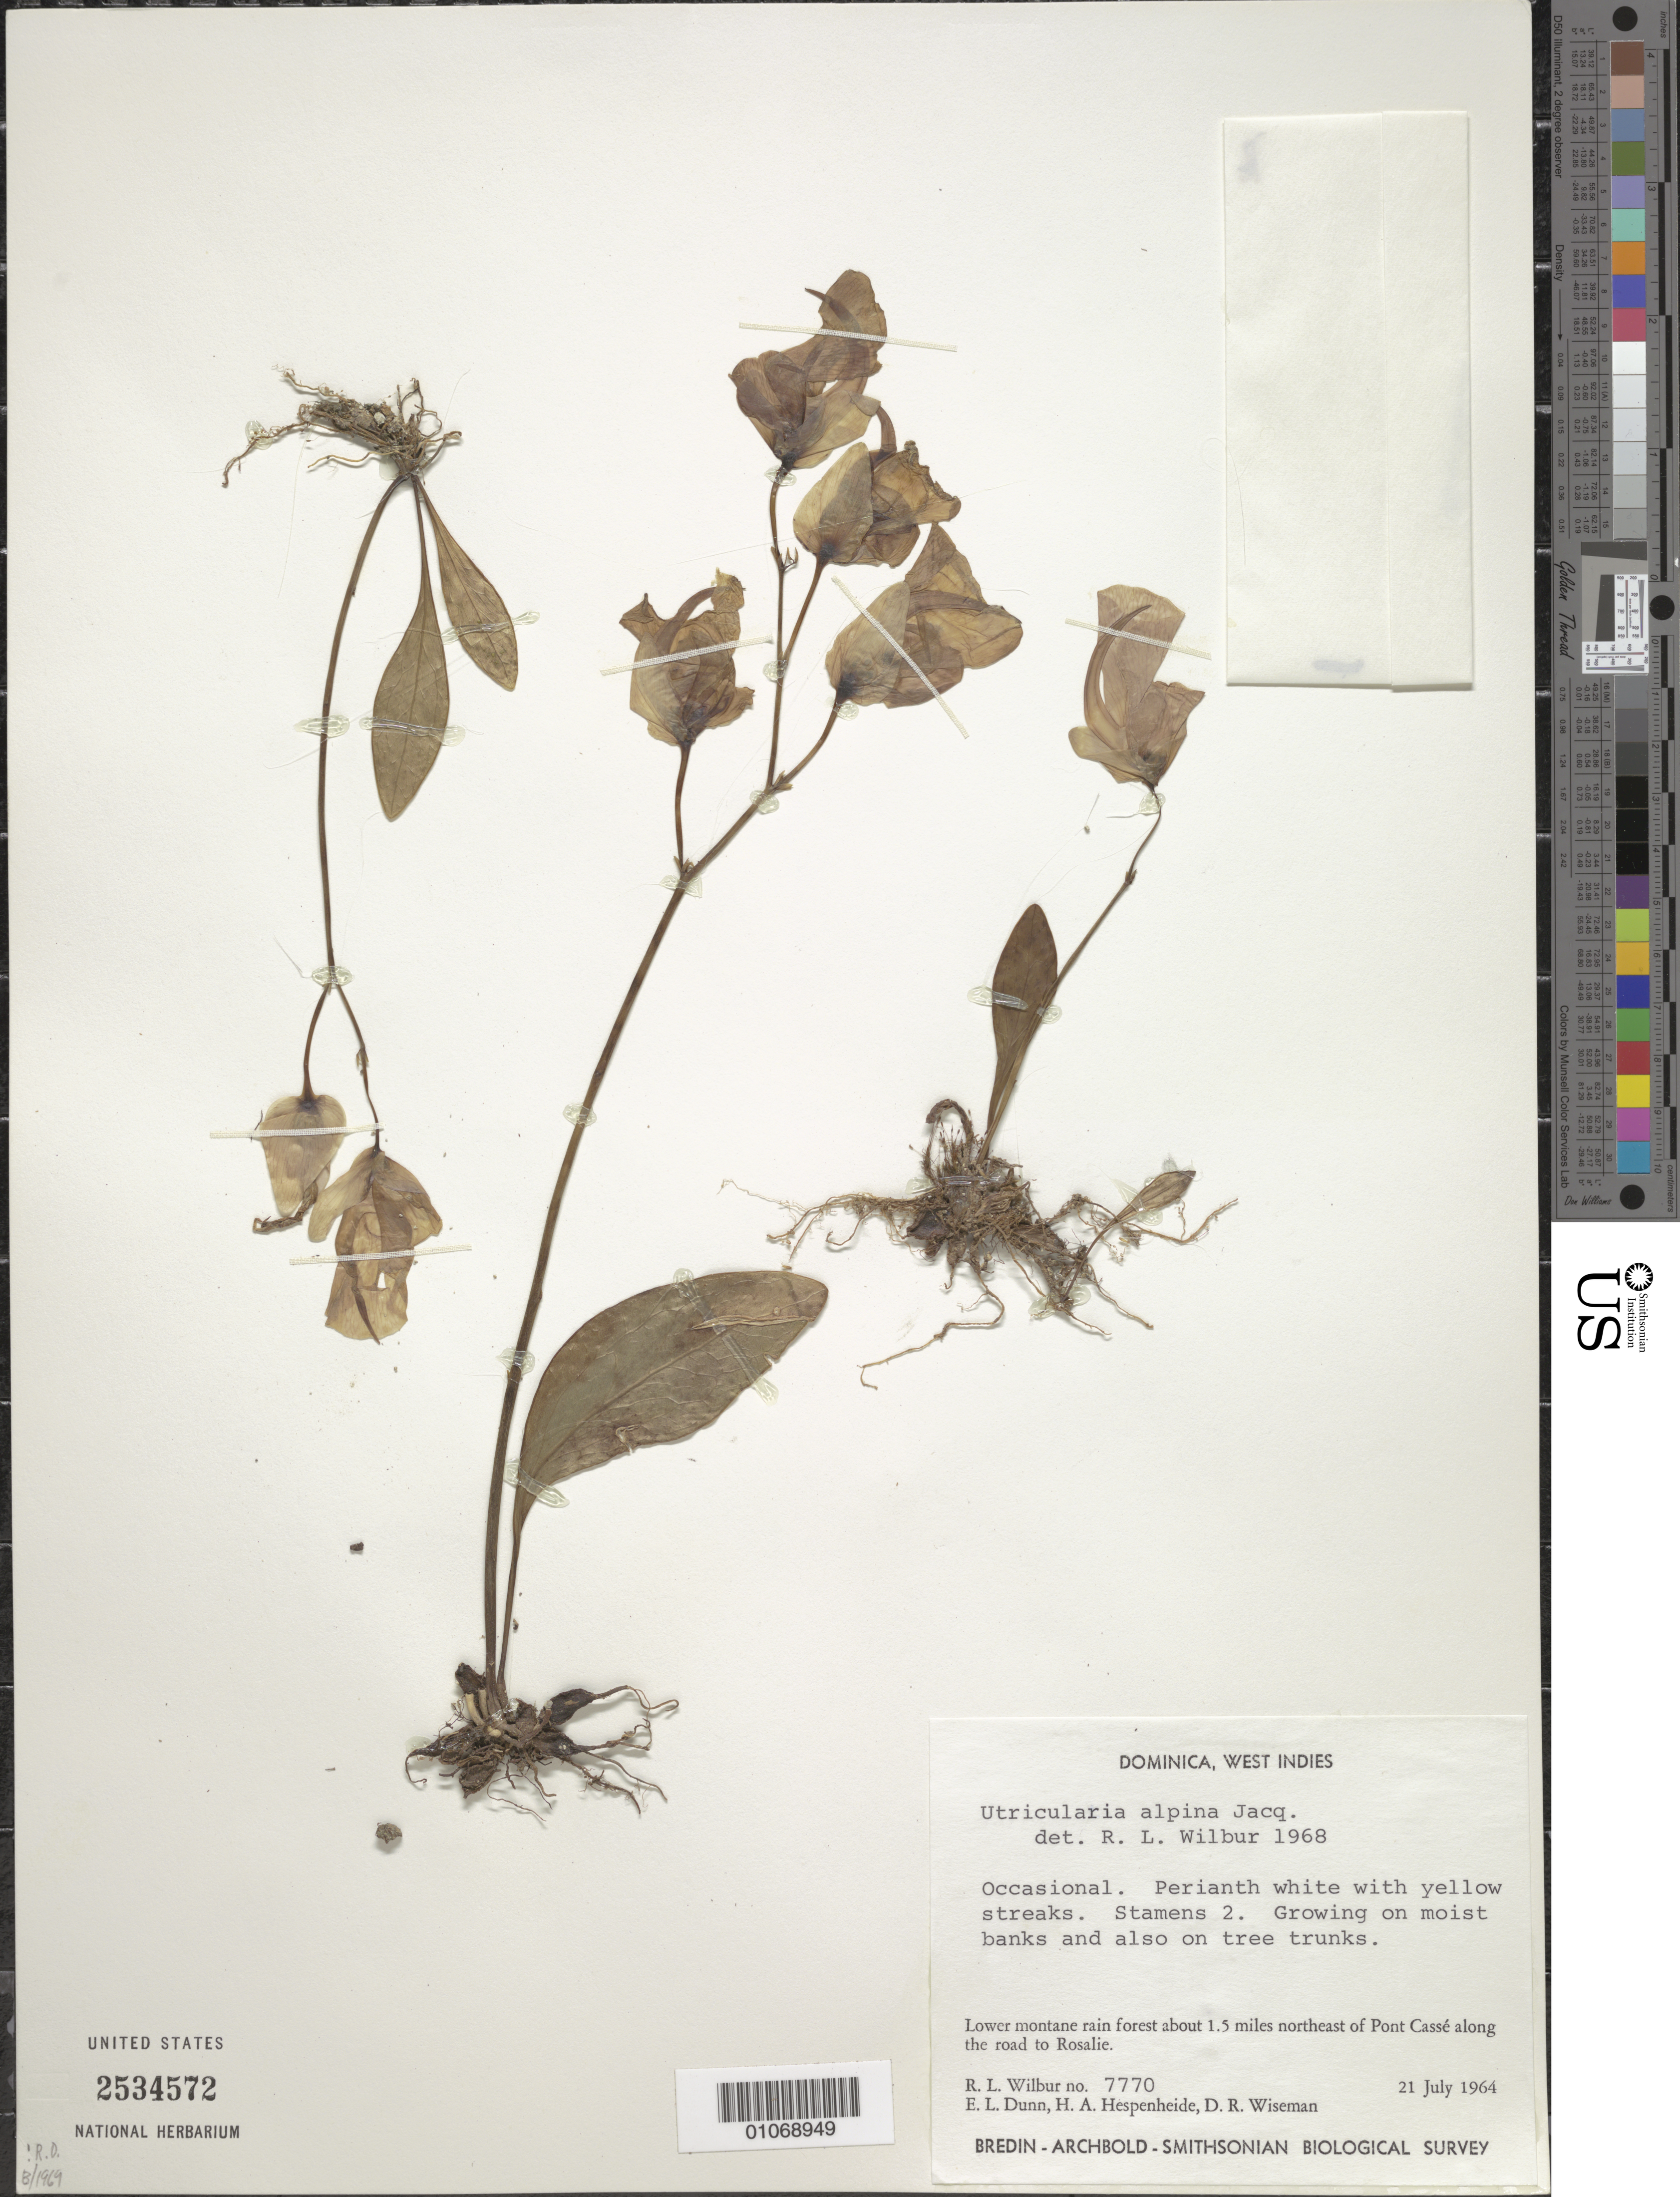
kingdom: Plantae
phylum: Tracheophyta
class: Magnoliopsida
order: Lamiales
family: Lentibulariaceae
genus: Utricularia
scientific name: Utricularia alpina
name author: Jacq.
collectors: R. L. Wilbur, E. Dunn, H. A. Hespenheide & D. R. Wiseman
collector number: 7770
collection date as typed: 21 Jul 1964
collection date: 1964-07-21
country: Dominica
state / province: St. David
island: Dominica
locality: Lower montane forest about 1.5 miles northeast of Pont Casse along the road to Rosalie. Growing on moist banks and also on tree trunks.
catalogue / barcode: US 2534572